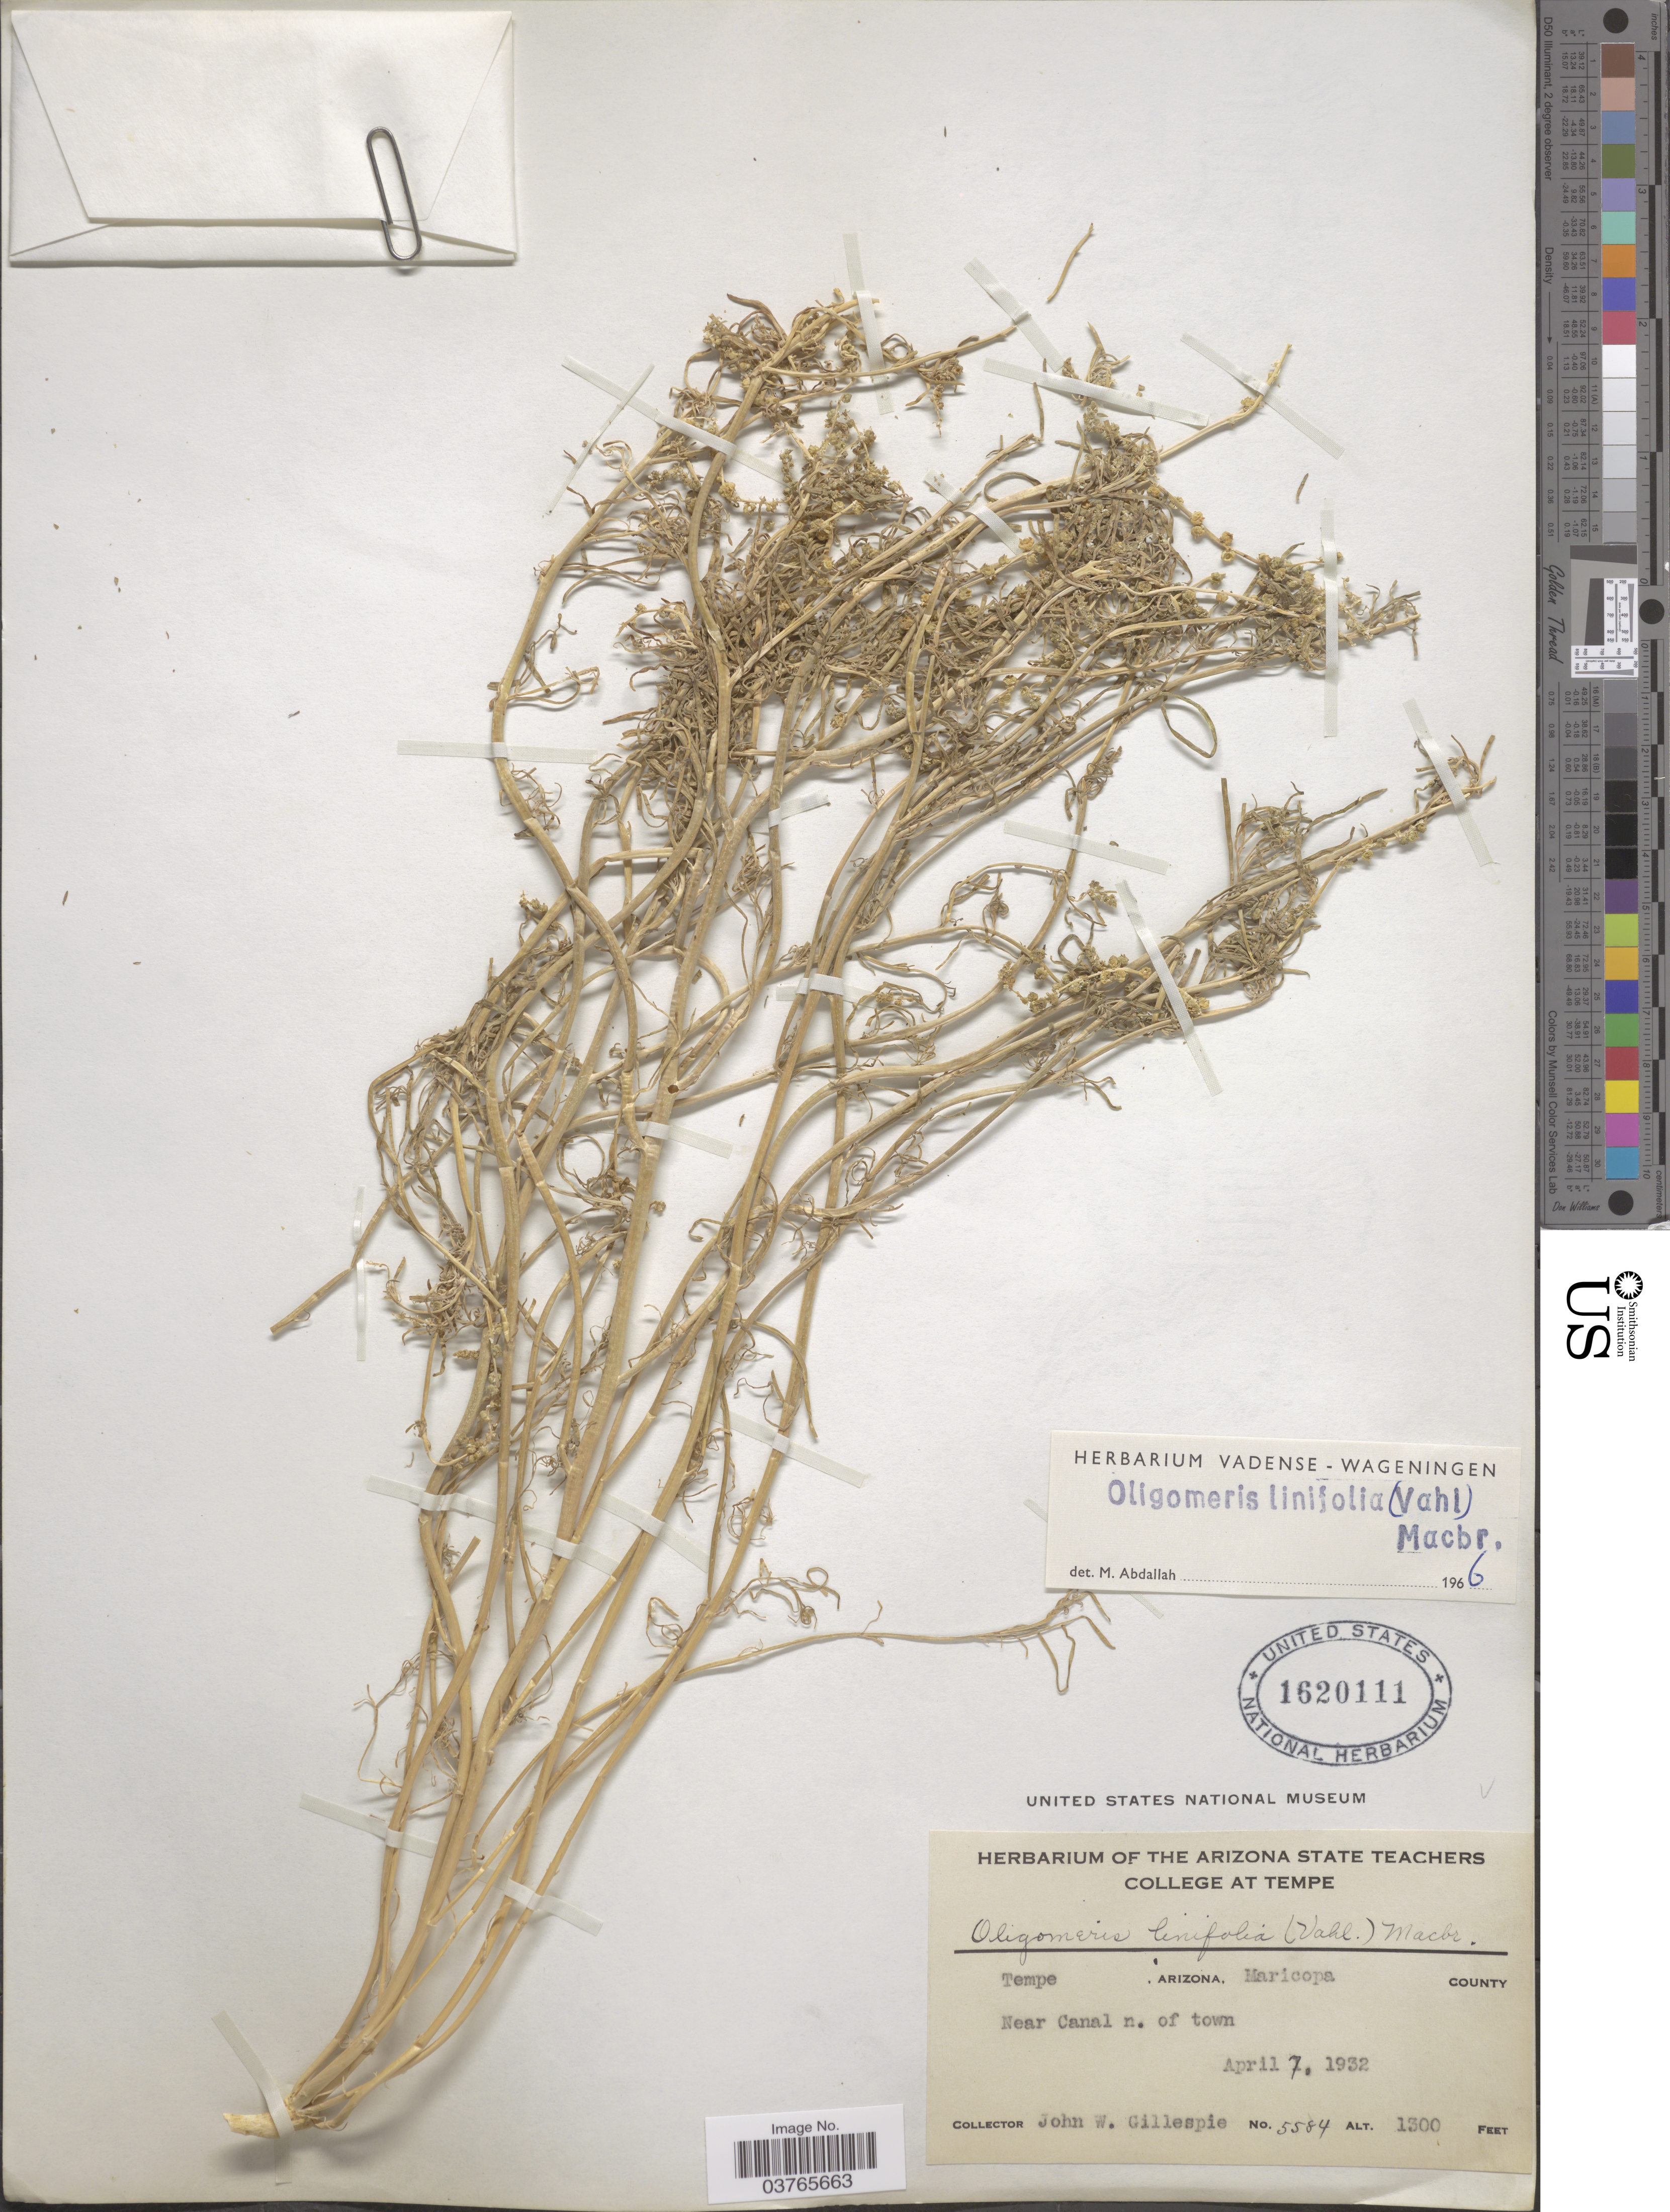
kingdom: Plantae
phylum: Tracheophyta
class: Magnoliopsida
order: Brassicales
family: Resedaceae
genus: Oligomeris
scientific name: Oligomeris linifolia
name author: (Vahl) J.F. Macbr.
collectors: J. W. Gillespie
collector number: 5584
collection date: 1932-04-07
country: United States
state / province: Arizona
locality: Tempe, Maricopa County. Near Canal n. of town.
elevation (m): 396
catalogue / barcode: US 1620111